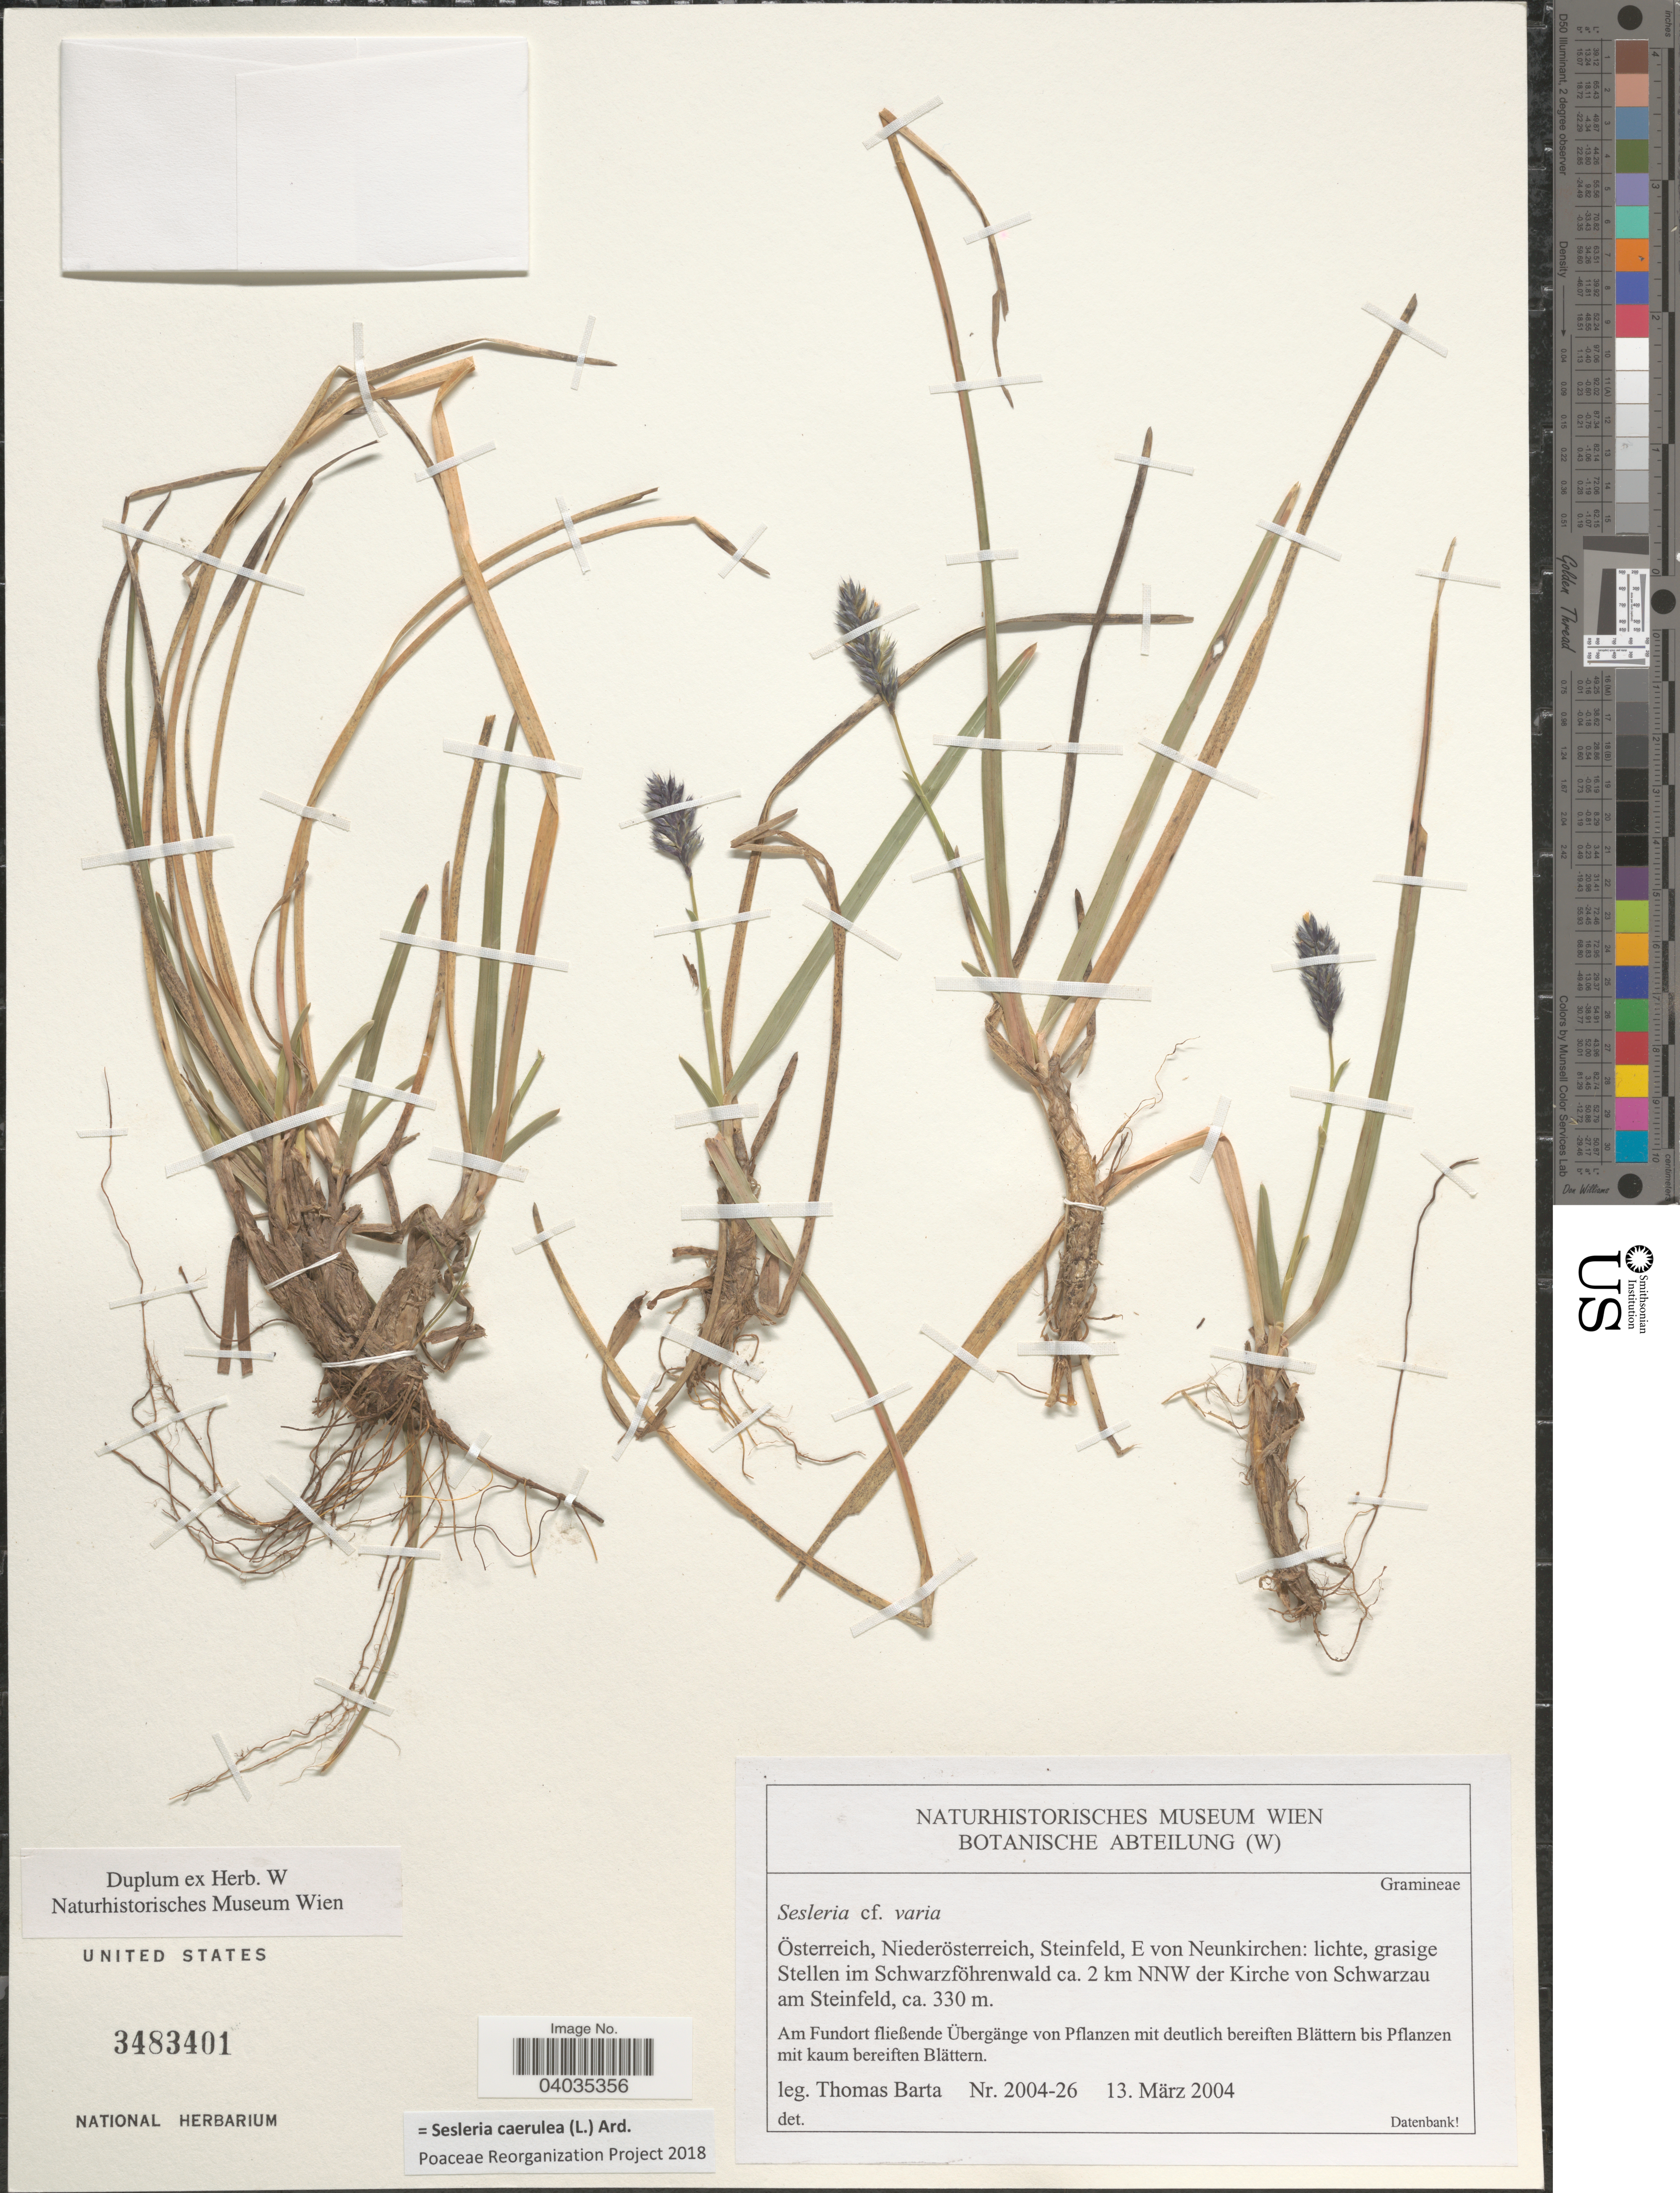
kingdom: Plantae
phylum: Tracheophyta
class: Liliopsida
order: Poales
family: Poaceae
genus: Sesleria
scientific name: Sesleria caerulea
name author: (L.) Ard.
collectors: T. Barta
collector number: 2004-26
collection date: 2004-03-13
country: Austria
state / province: Niederosterreich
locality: Österreich, Steinfeld, E von Neunkirchen: lichte, grasige Stellen im Schwarzföhrenwald ca. 2 km NNW der Kirche von Schwarzau am Steinfeld.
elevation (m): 330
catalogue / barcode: US 3483401